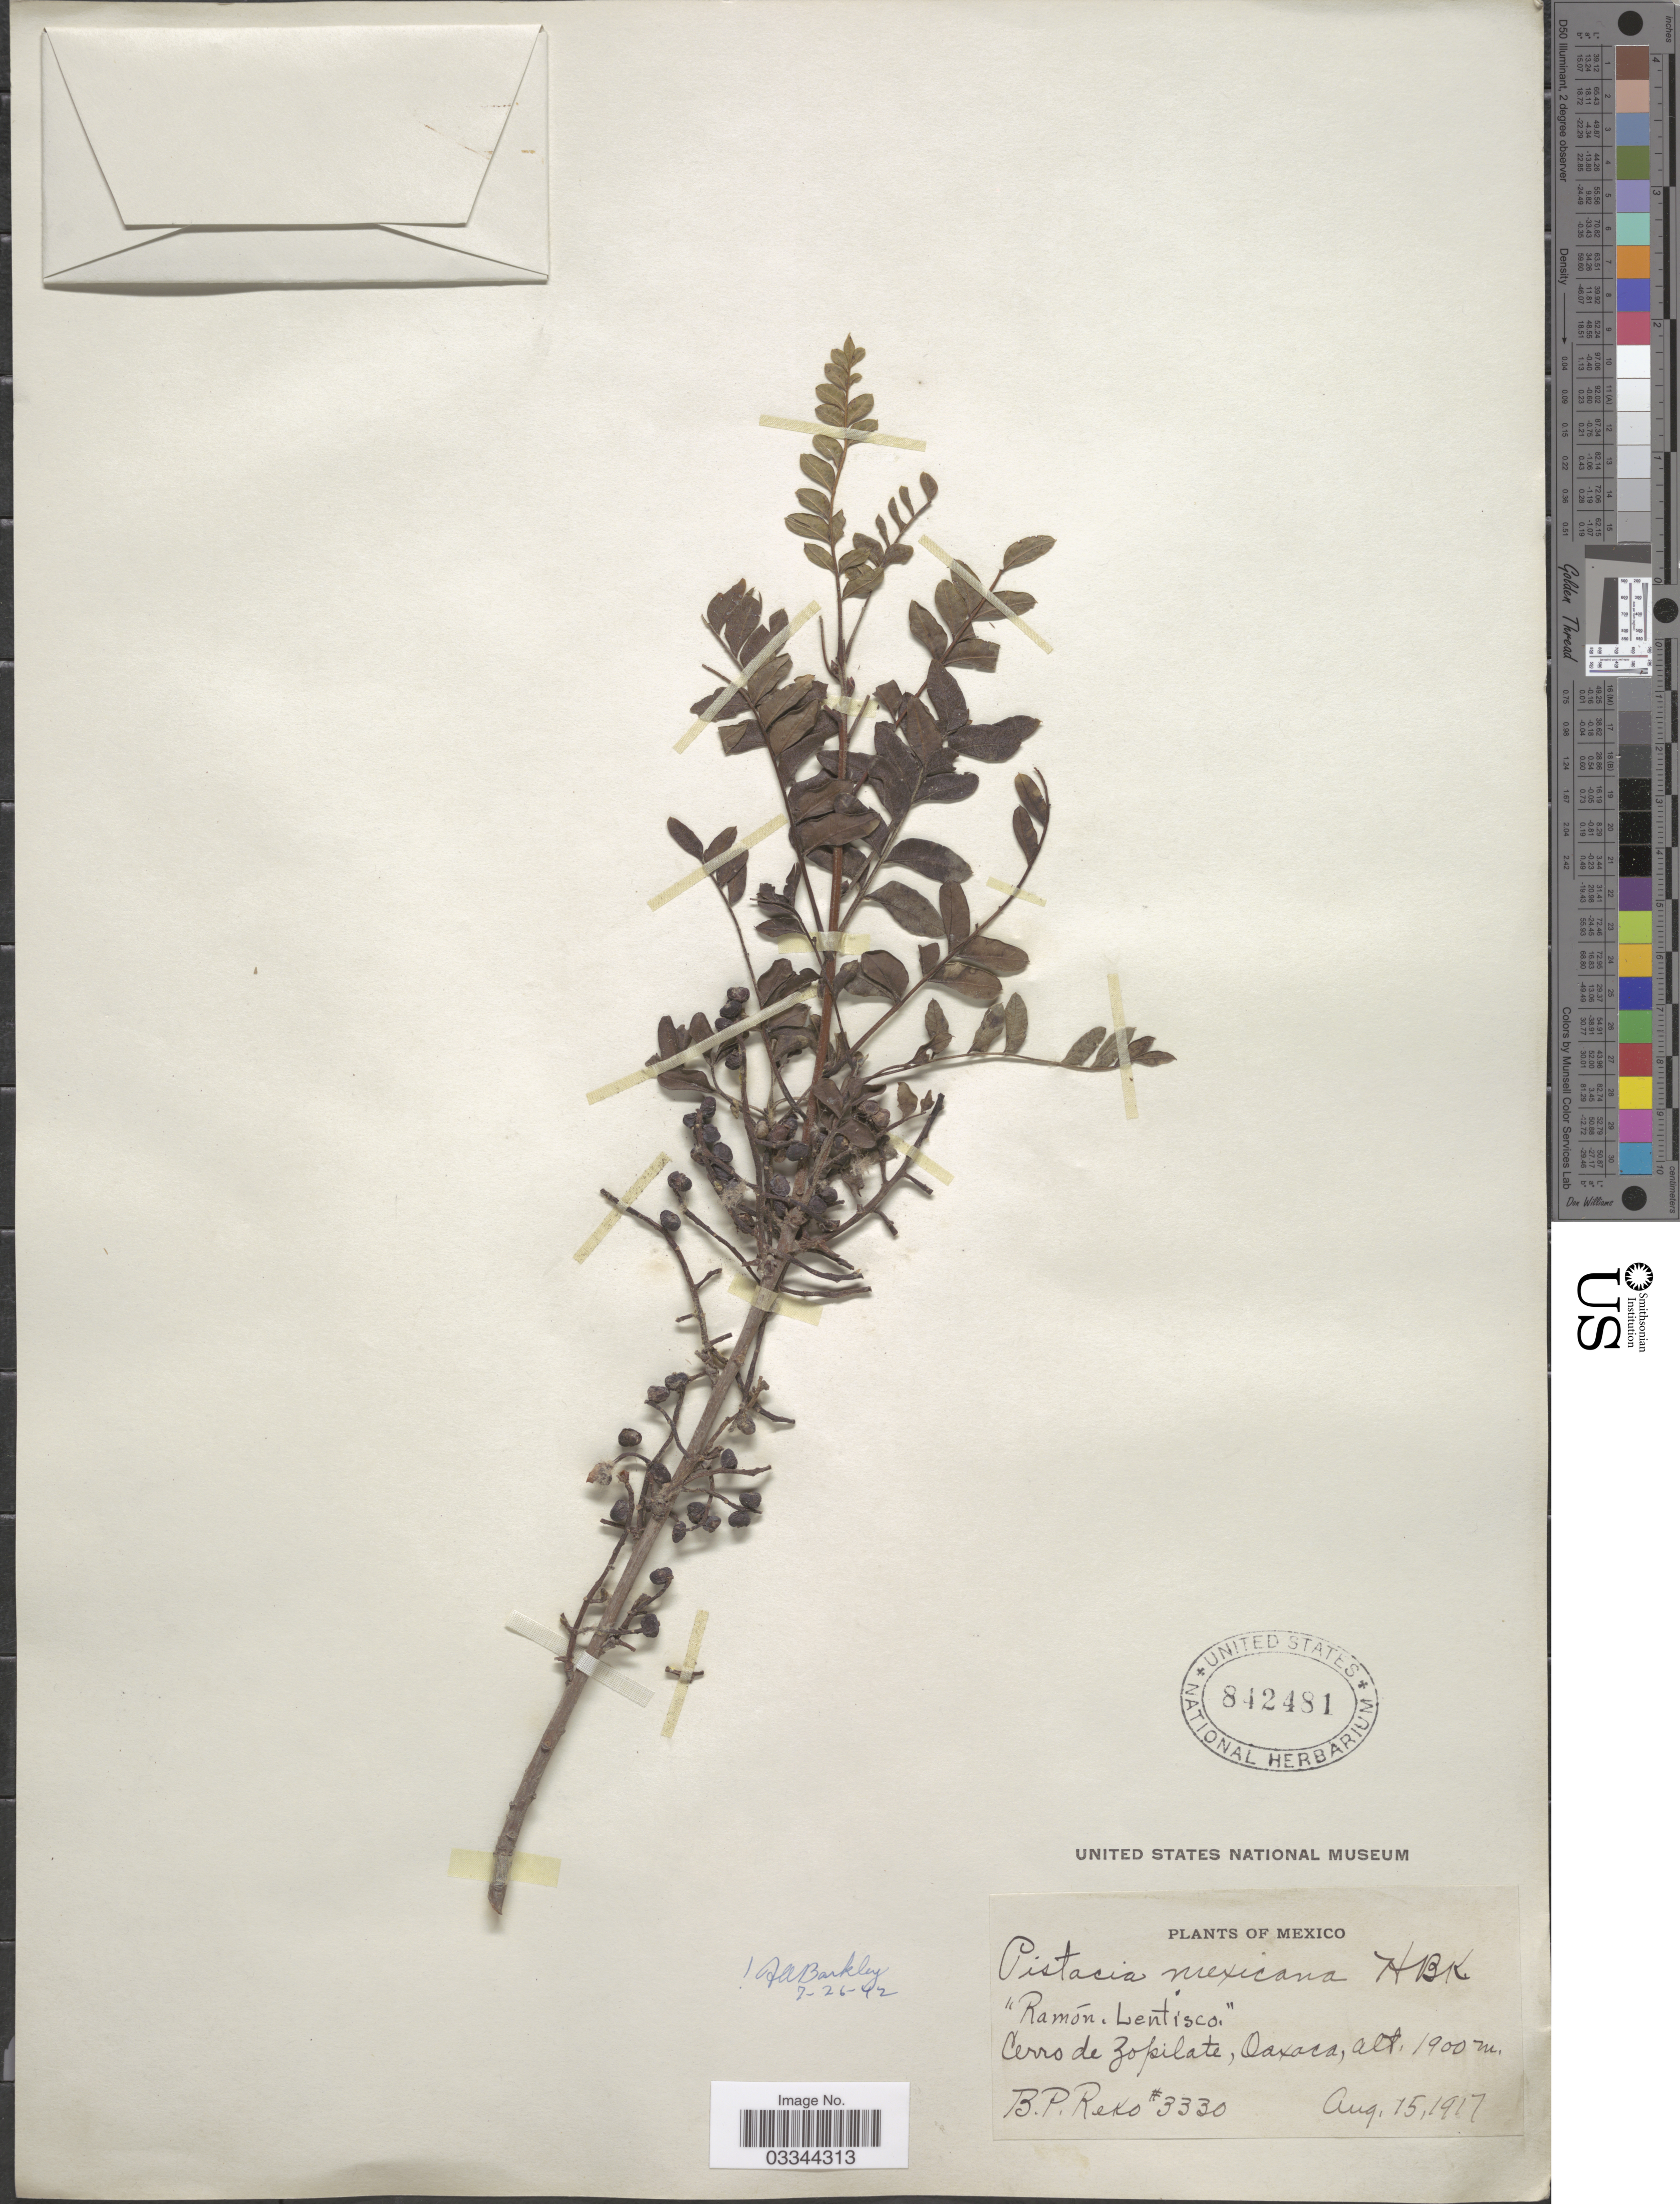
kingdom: Plantae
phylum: Tracheophyta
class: Magnoliopsida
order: Sapindales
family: Anacardiaceae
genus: Pistacia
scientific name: Pistacia mexicana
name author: Kunth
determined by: Mitchell, J. D.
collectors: B. P. Reko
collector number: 3330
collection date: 1917-08-15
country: Mexico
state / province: Oaxaca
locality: Cerro de Zopilate.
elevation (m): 1900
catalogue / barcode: US 842481